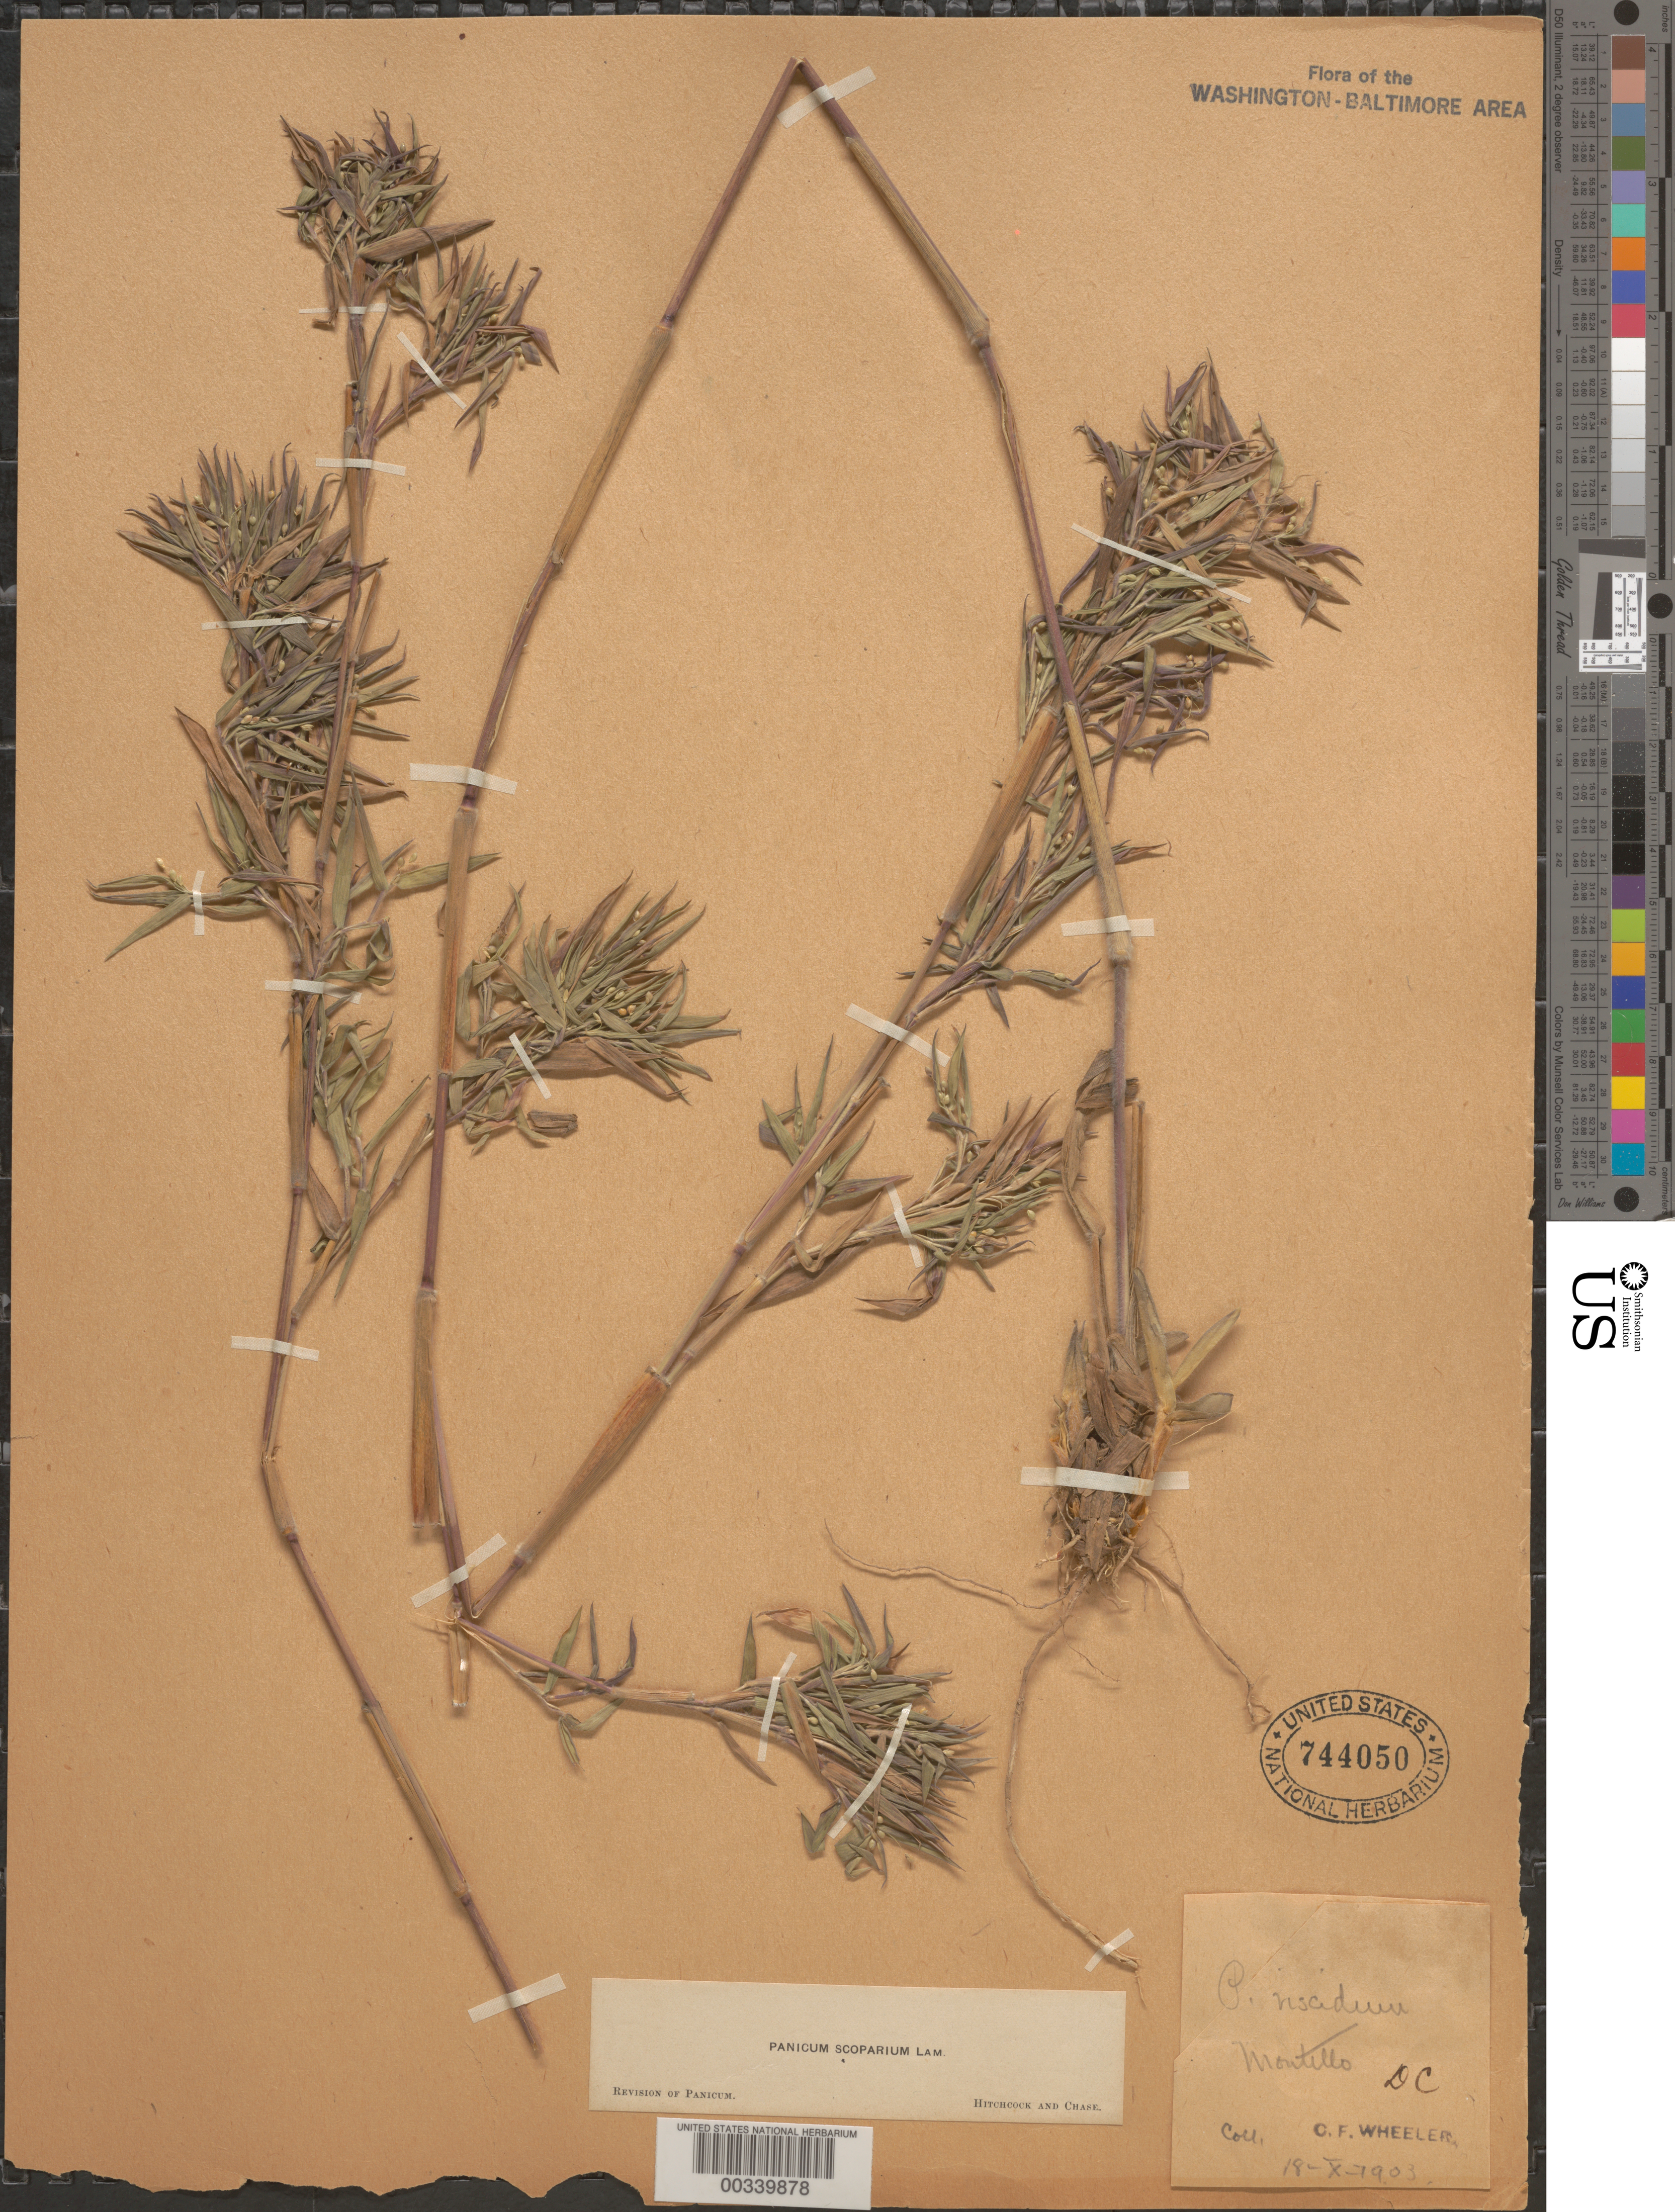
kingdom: Plantae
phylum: Tracheophyta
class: Liliopsida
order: Poales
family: Poaceae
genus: Dichanthelium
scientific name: Dichanthelium scoparium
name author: (Lam.) Gould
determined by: Hitchcock, A. S.; Chase, [M.] A.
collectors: C. Wheeler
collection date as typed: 18 Oct 1903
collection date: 1903-10-18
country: United States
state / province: District of Columbia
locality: Montello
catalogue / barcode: US 744050